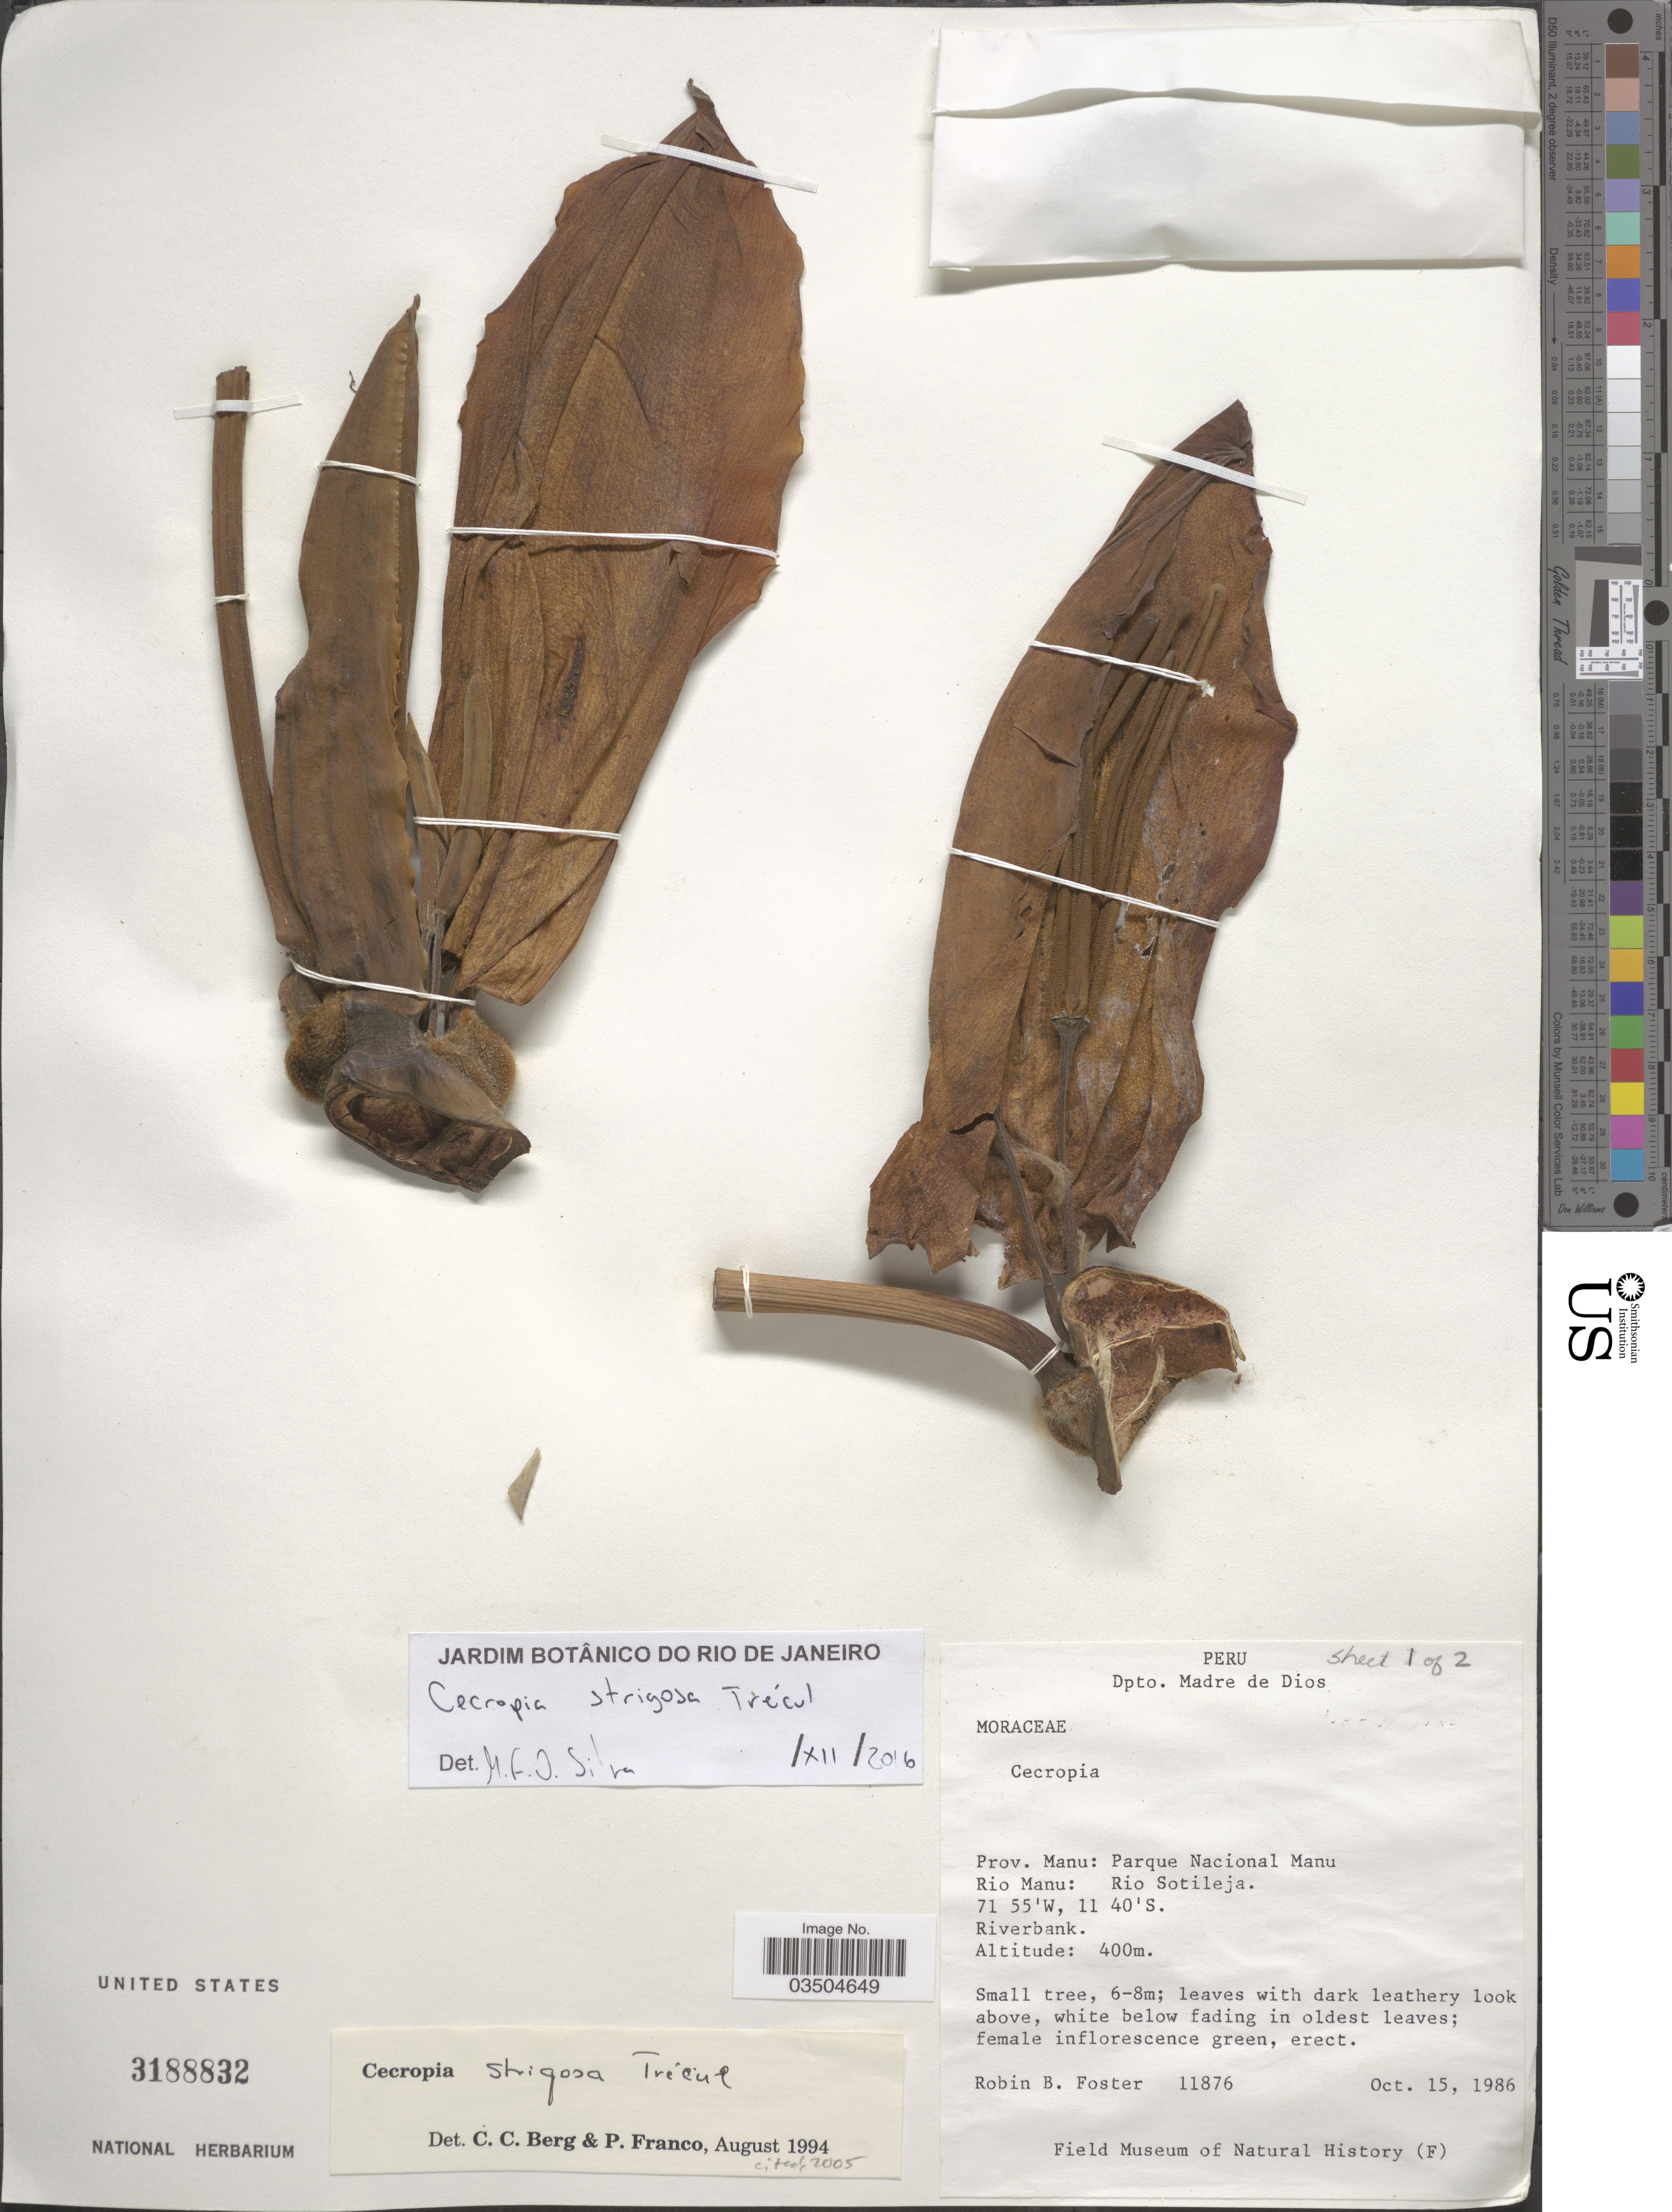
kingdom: Plantae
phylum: Tracheophyta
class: Magnoliopsida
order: Rosales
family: Urticaceae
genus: Cecropia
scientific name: Cecropia strigosa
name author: Trécul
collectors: R. B. Foster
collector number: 11876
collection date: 1986-10-15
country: Peru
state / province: Madre de Dios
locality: Dpto. Madre de Dios. Prov. Manu: Parque Nacional Manu. Rio Manu: Rio Sotileja. Riverbank.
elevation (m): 400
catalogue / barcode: US 3188832